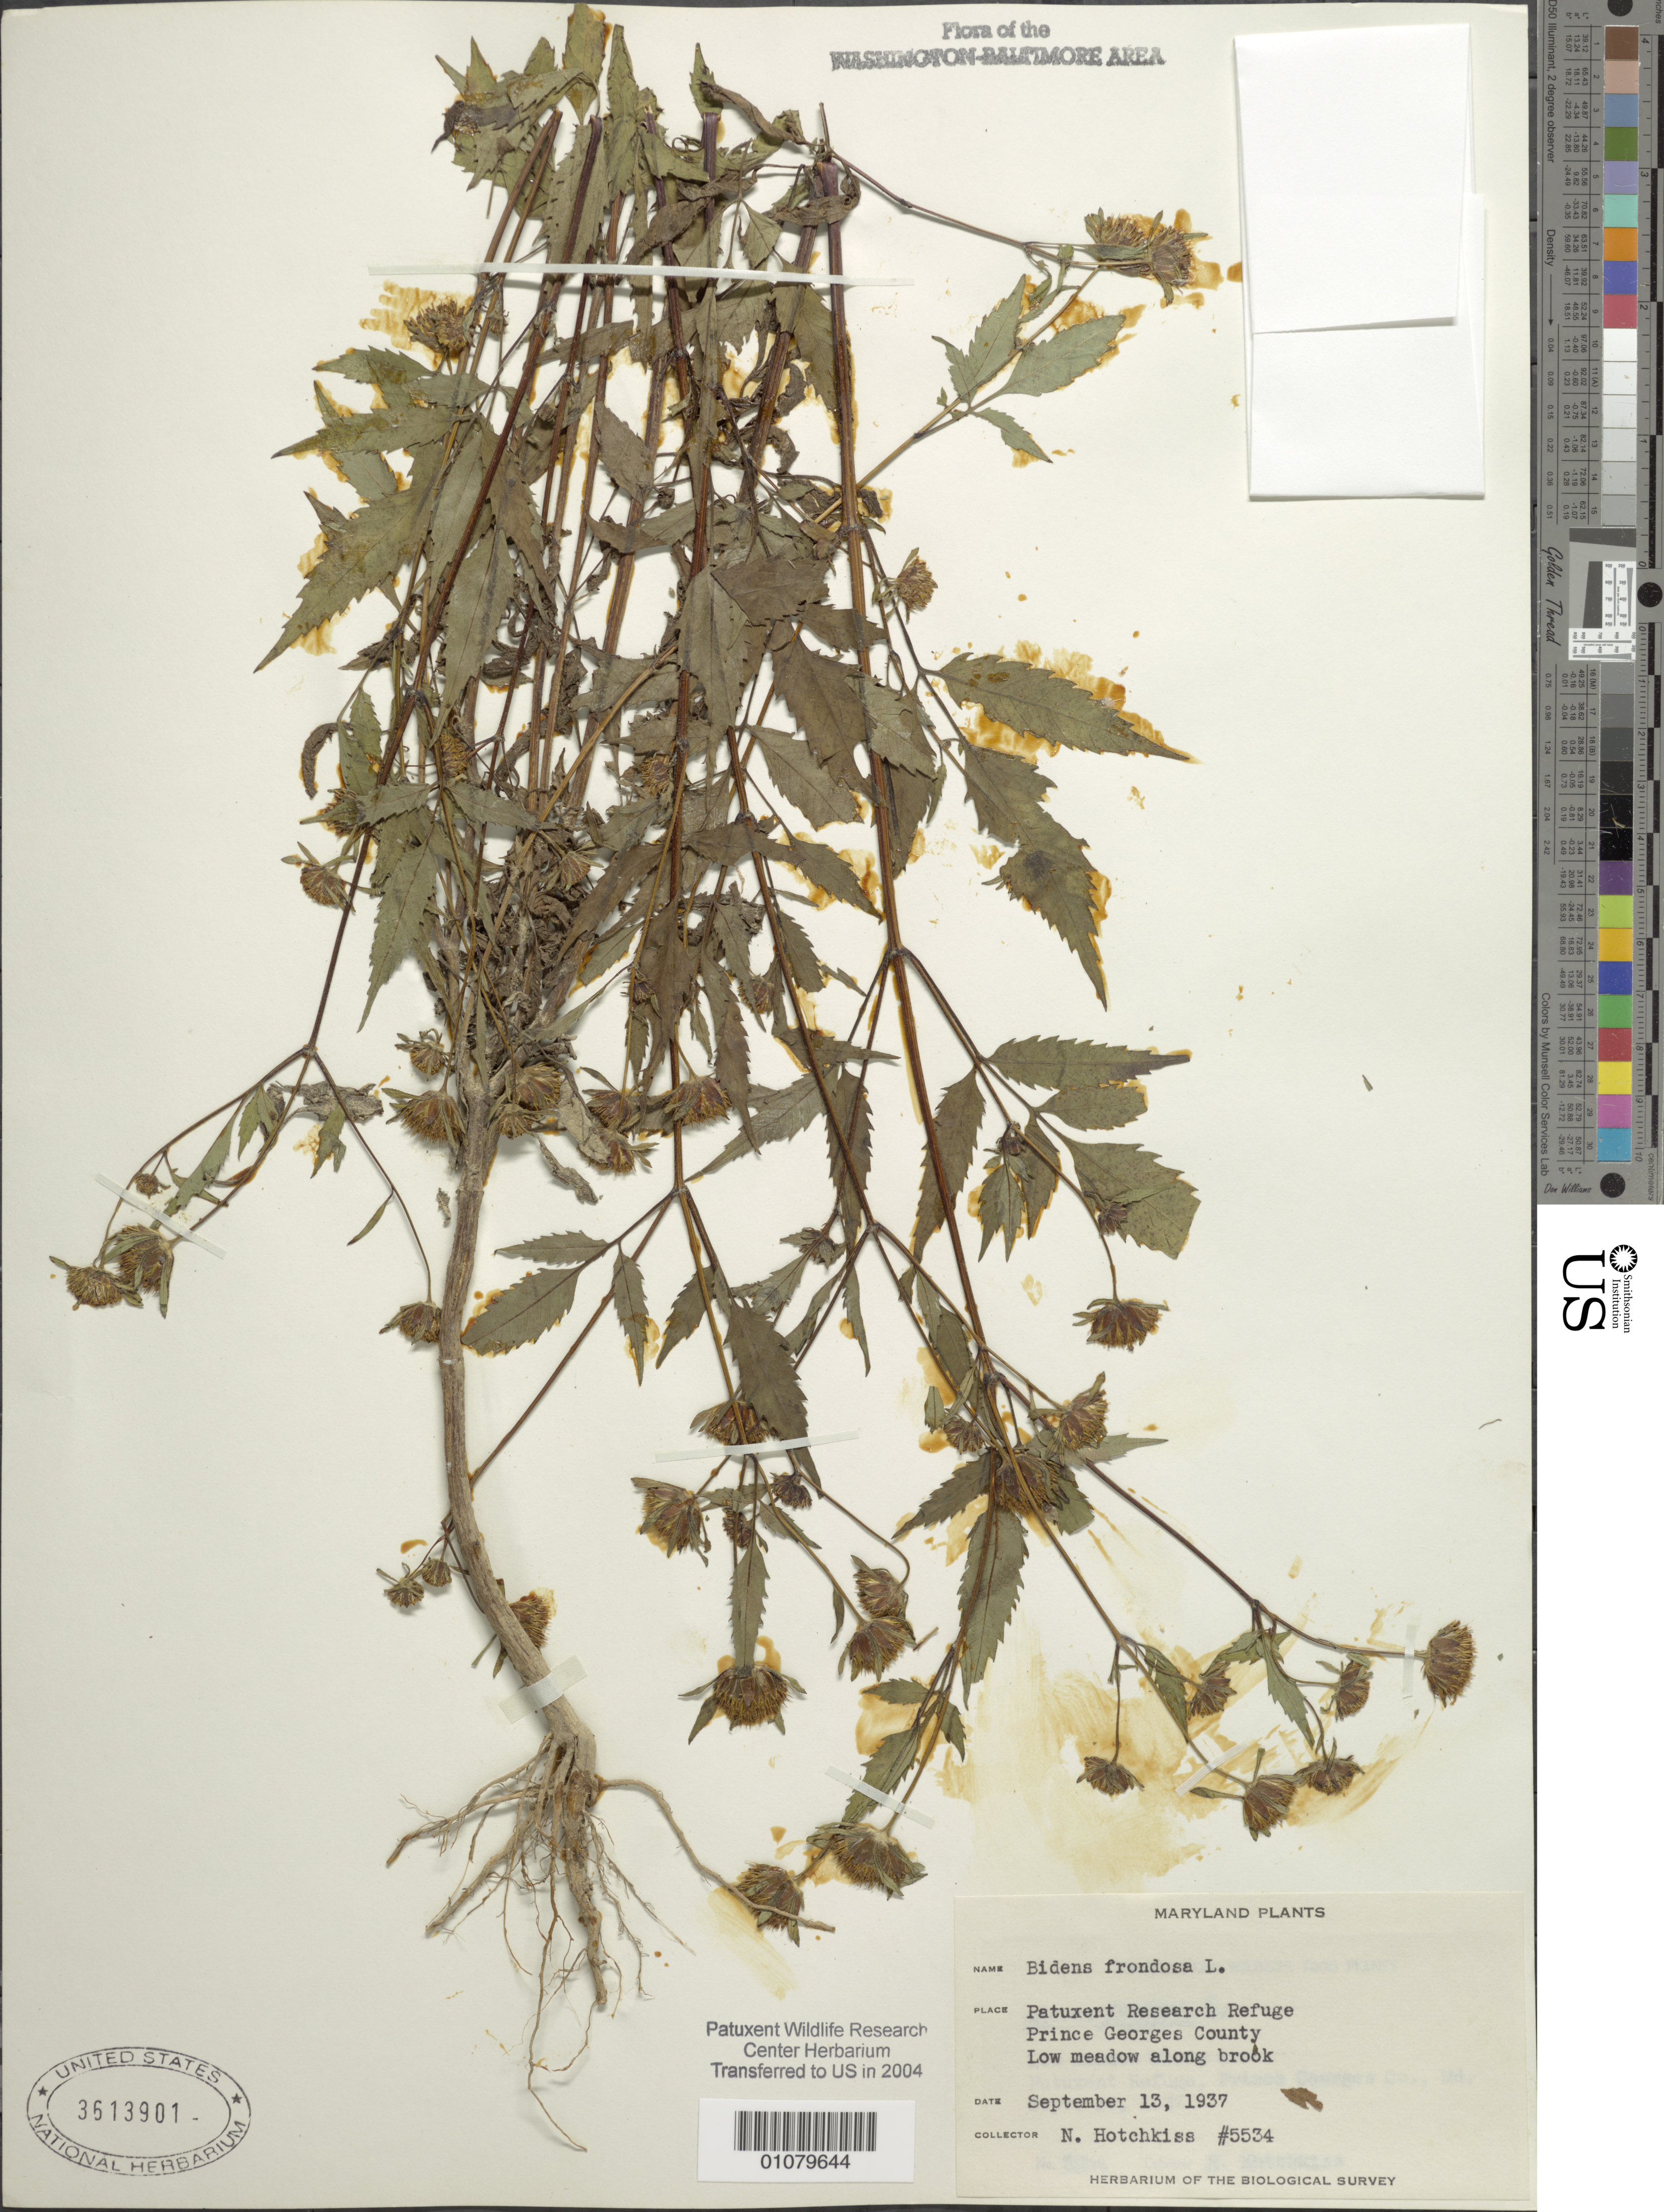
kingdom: Plantae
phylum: Tracheophyta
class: Magnoliopsida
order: Asterales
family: Asteraceae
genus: Bidens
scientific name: Bidens frondosa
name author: L.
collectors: N. Hotchkiss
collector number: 5534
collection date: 1937-09-13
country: United States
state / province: Maryland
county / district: Prince George's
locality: Patuxent Wildlife Refuge.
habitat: Low meadow along brook.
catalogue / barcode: US 3613901